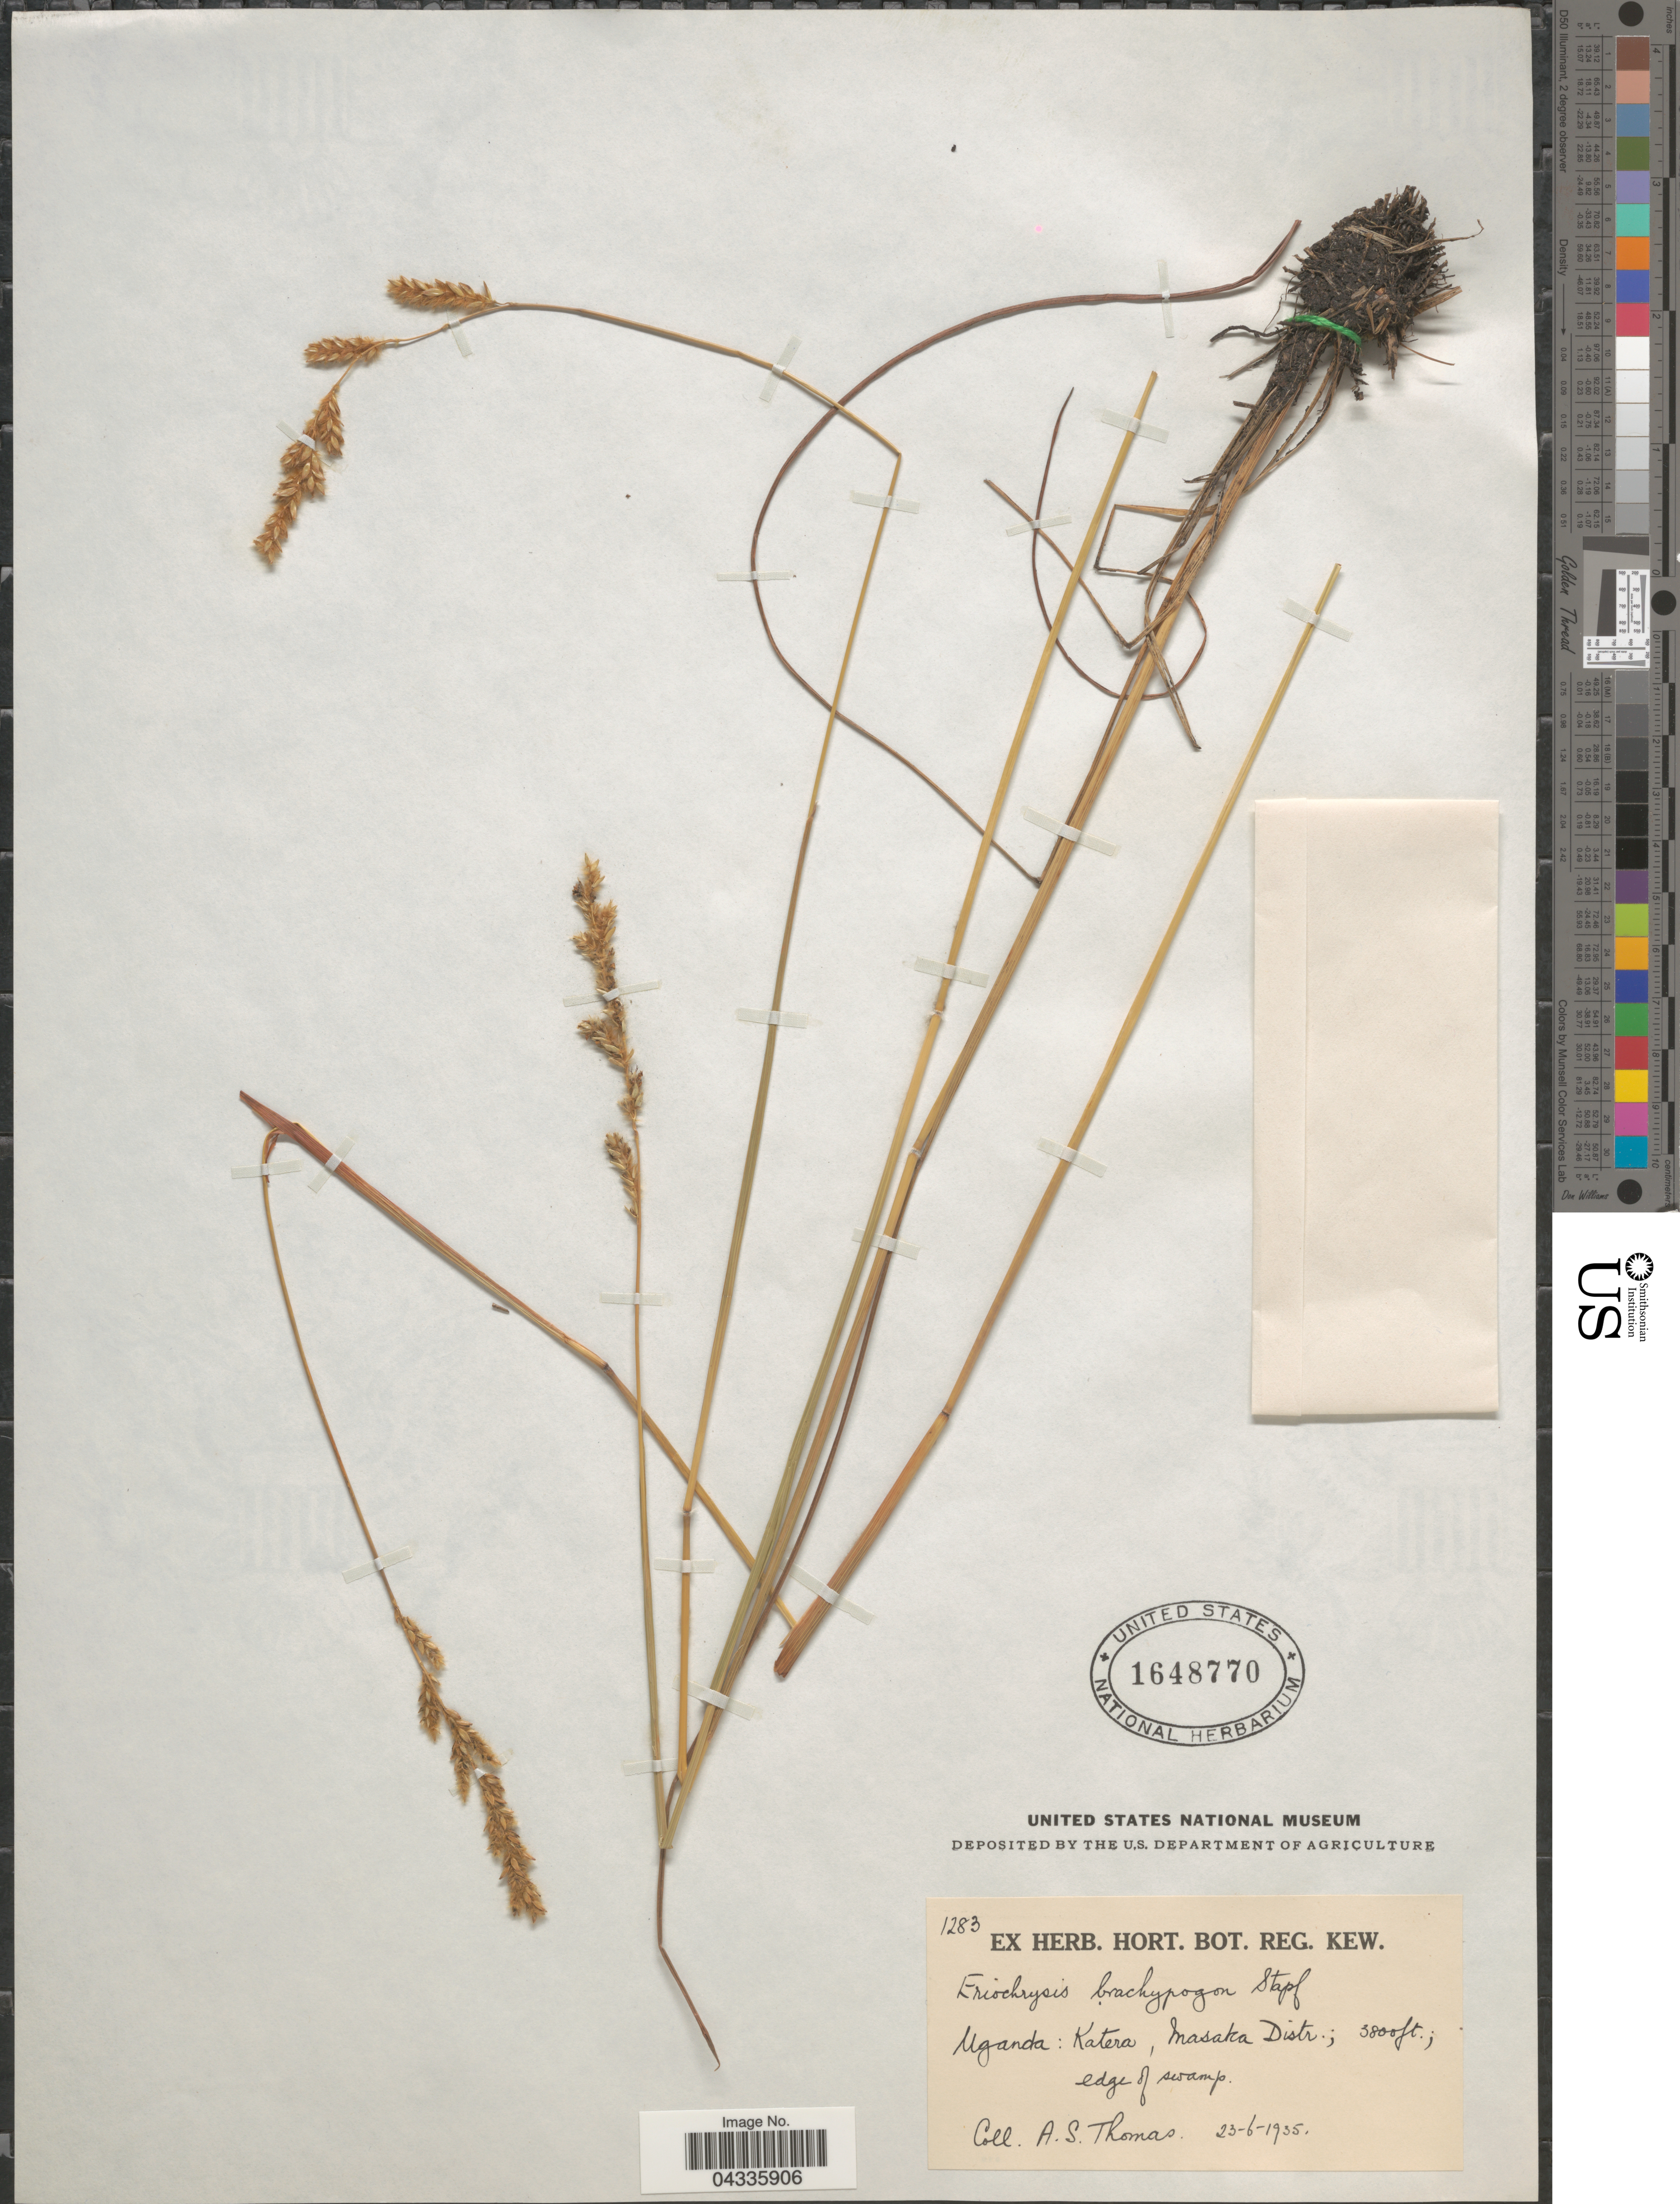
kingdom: Plantae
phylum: Tracheophyta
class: Liliopsida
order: Poales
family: Poaceae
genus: Eriochrysis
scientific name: Eriochrysis brachypogon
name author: (Stapf) Stapf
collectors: A. Thomas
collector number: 1283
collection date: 1935-06-23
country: Uganda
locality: Katera, Masaka Distr.; edge of swamp.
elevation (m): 1158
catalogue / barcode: US 1648770